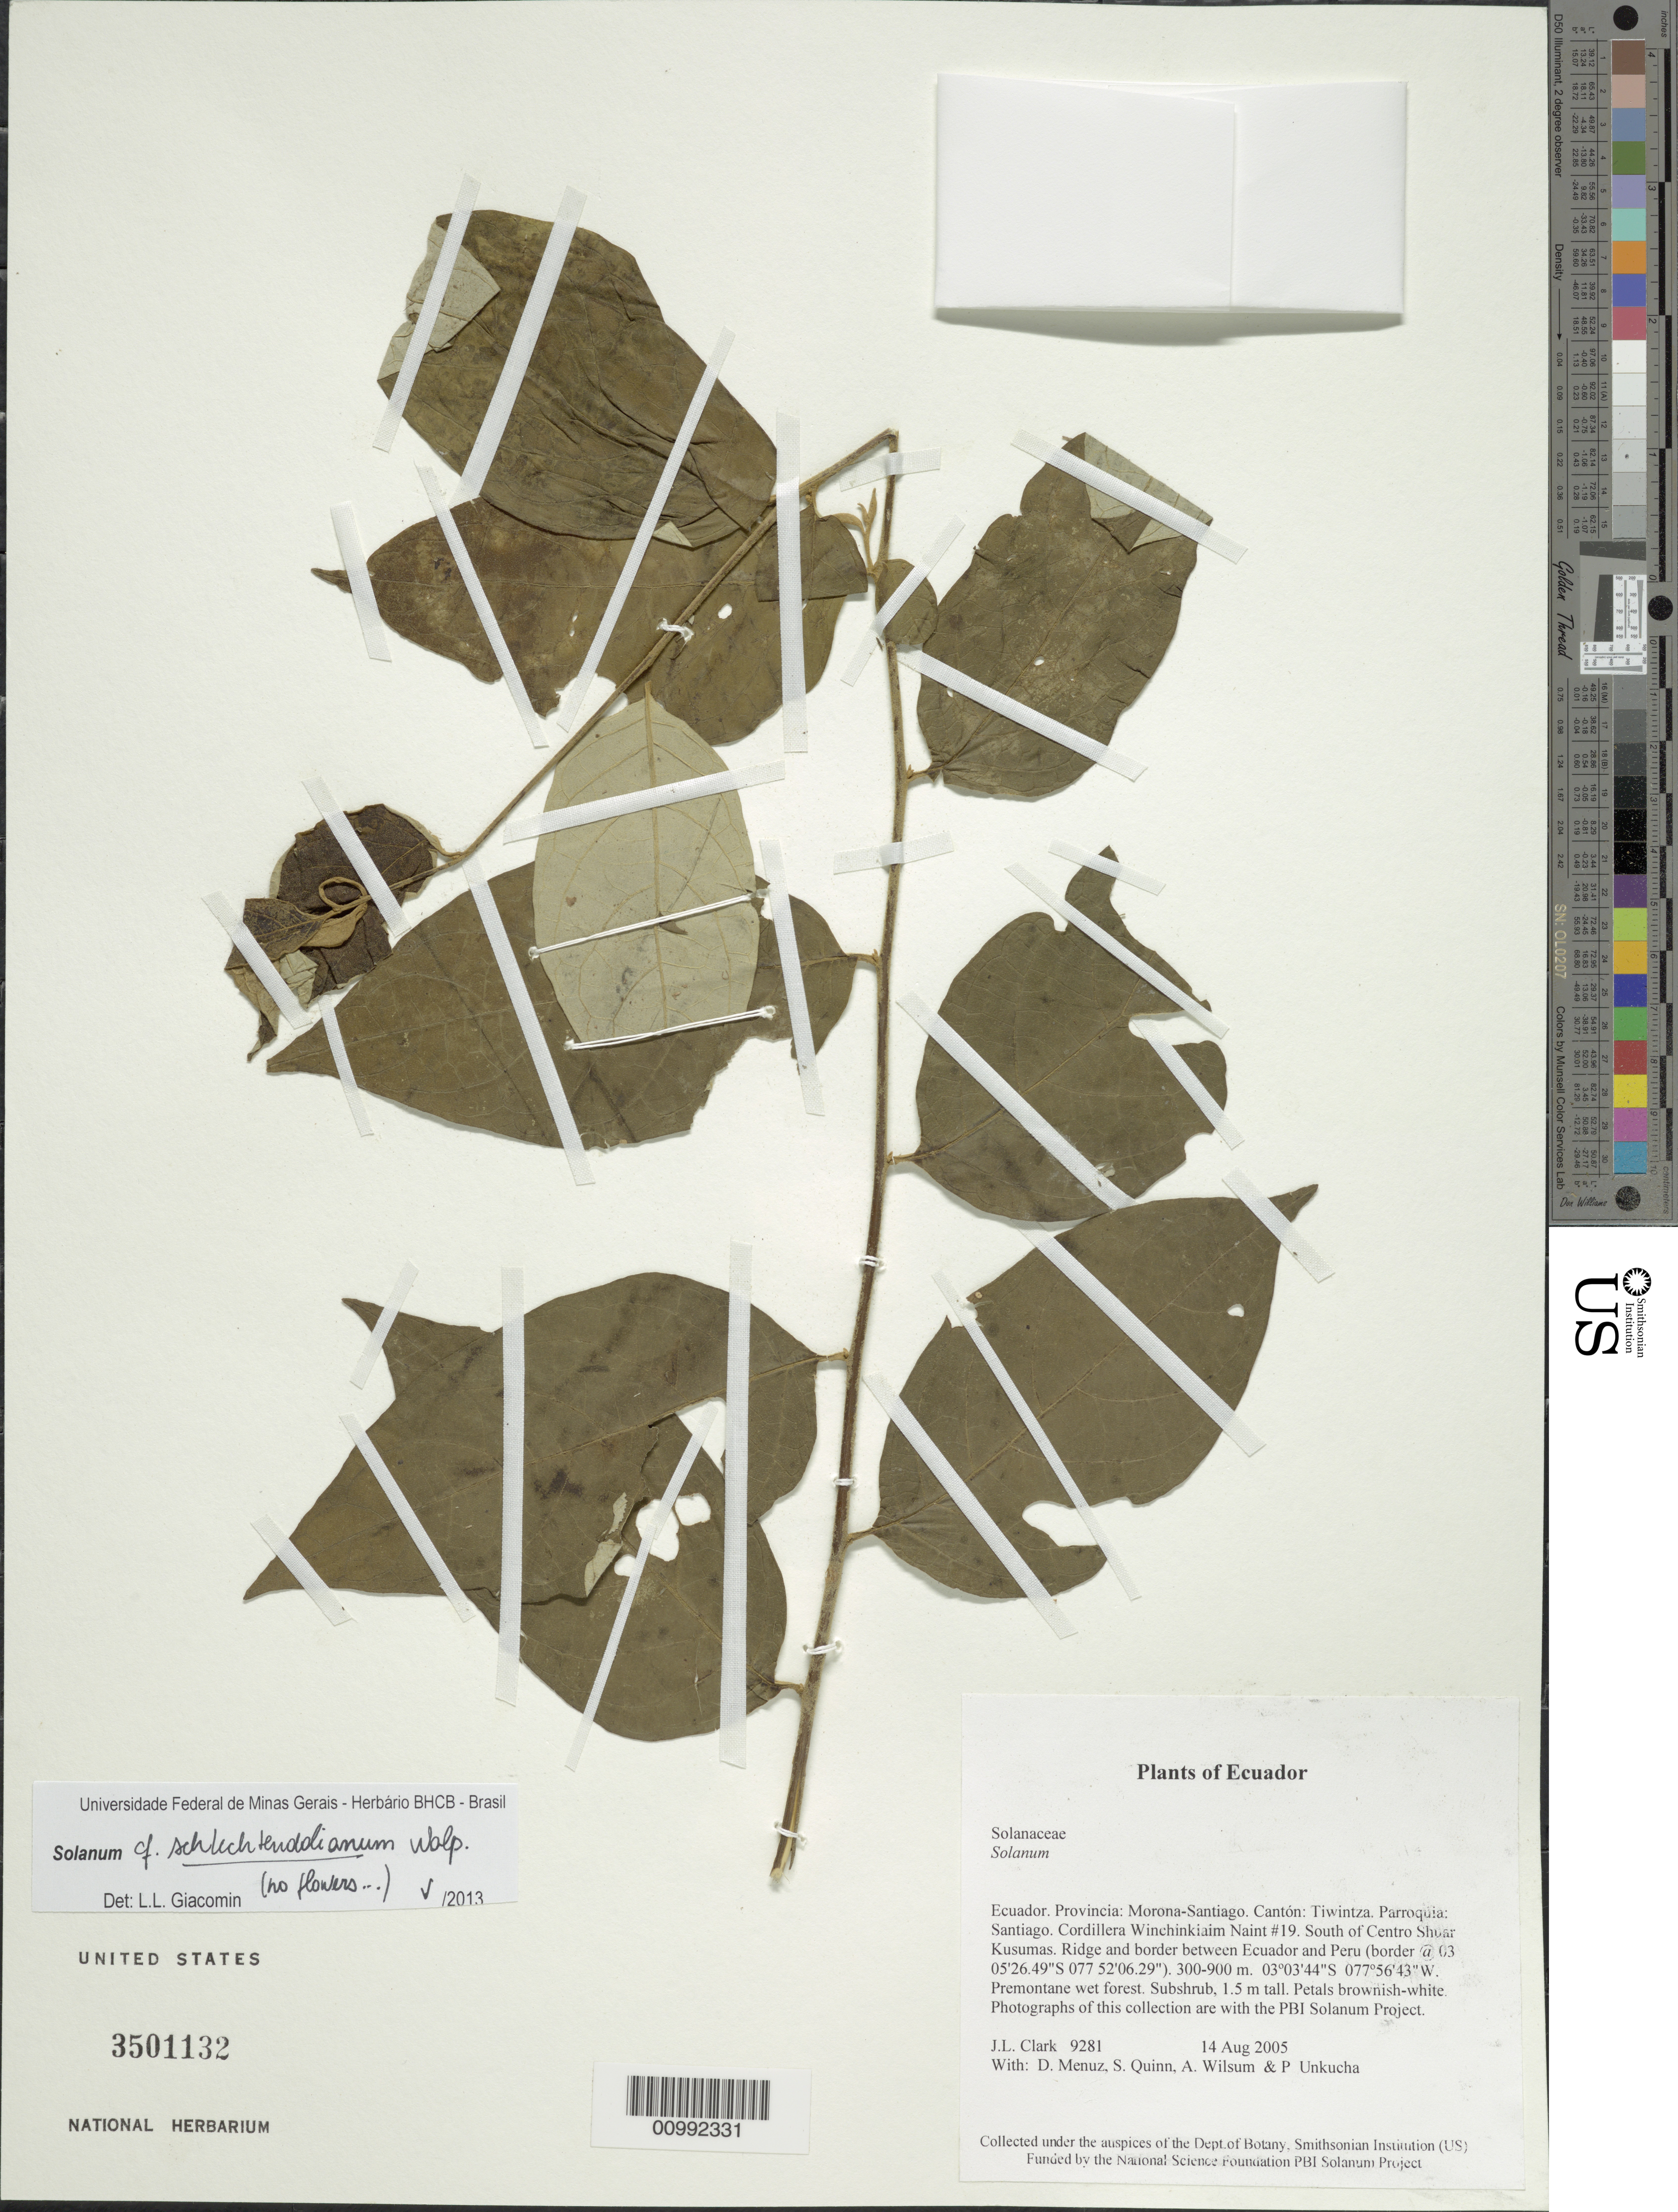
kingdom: Plantae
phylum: Tracheophyta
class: Magnoliopsida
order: Solanales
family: Solanaceae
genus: Solanum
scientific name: Solanum schlechtendalianum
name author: Walp.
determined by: Knapp, S. D.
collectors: J. L. Clark, D. Menuz, S. Quinn, A. Wilsum & P. Unkucha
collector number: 9281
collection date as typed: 14 Aug 2005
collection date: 2005-08-14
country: Ecuador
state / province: Morona-Santiago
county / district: Tiwintza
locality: Parroquia: Santiago. Cordillera Winchinkiaim Naint #19. South of Centro Shuar Kusumas. Ridge and border between Ecuador and Peru (border @ 03°05'26.49"S 077°52'06.29").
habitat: Premontane wet forest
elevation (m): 300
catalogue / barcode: US 3501132